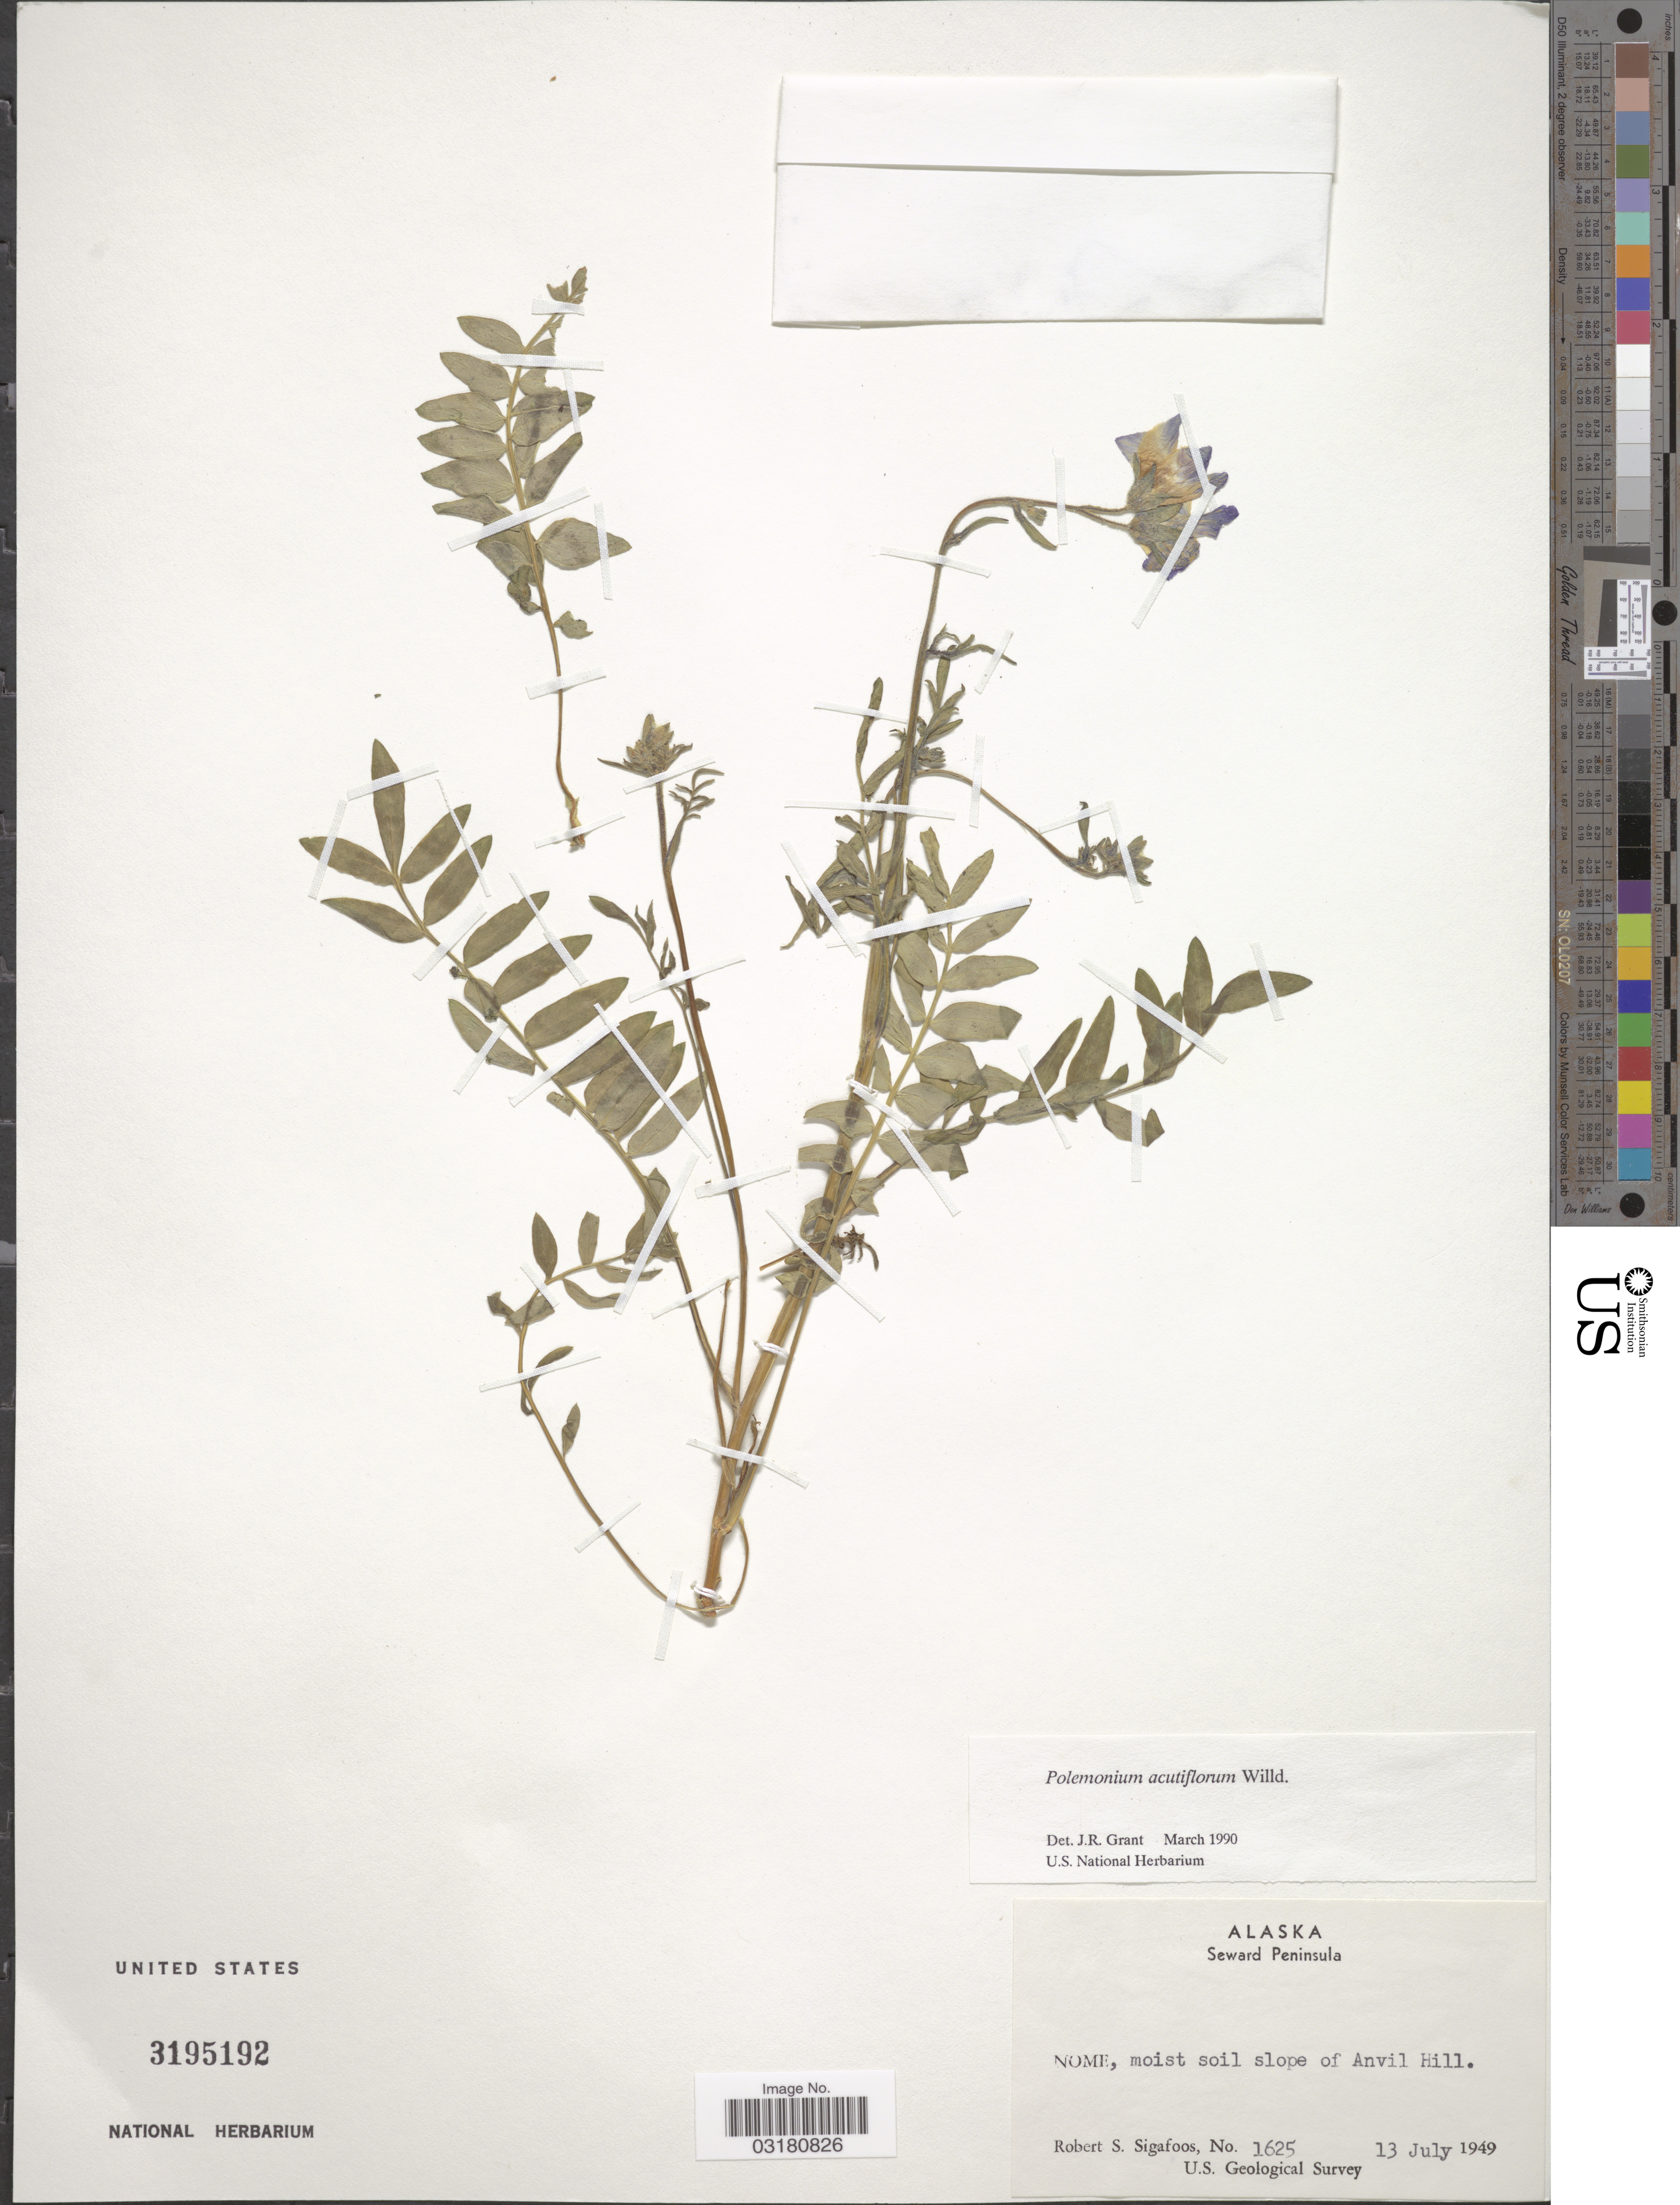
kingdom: Plantae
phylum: Tracheophyta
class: Magnoliopsida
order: Ericales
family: Polemoniaceae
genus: Polemonium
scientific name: Polemonium acutiflorum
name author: Willd. ex Roem. & Schult.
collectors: R. Sigafoos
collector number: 1625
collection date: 1949-07-13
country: United States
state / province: Alaska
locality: Seward Peninsula. Nome, moist soil slope of Anvil Hill.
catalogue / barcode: US 3195192